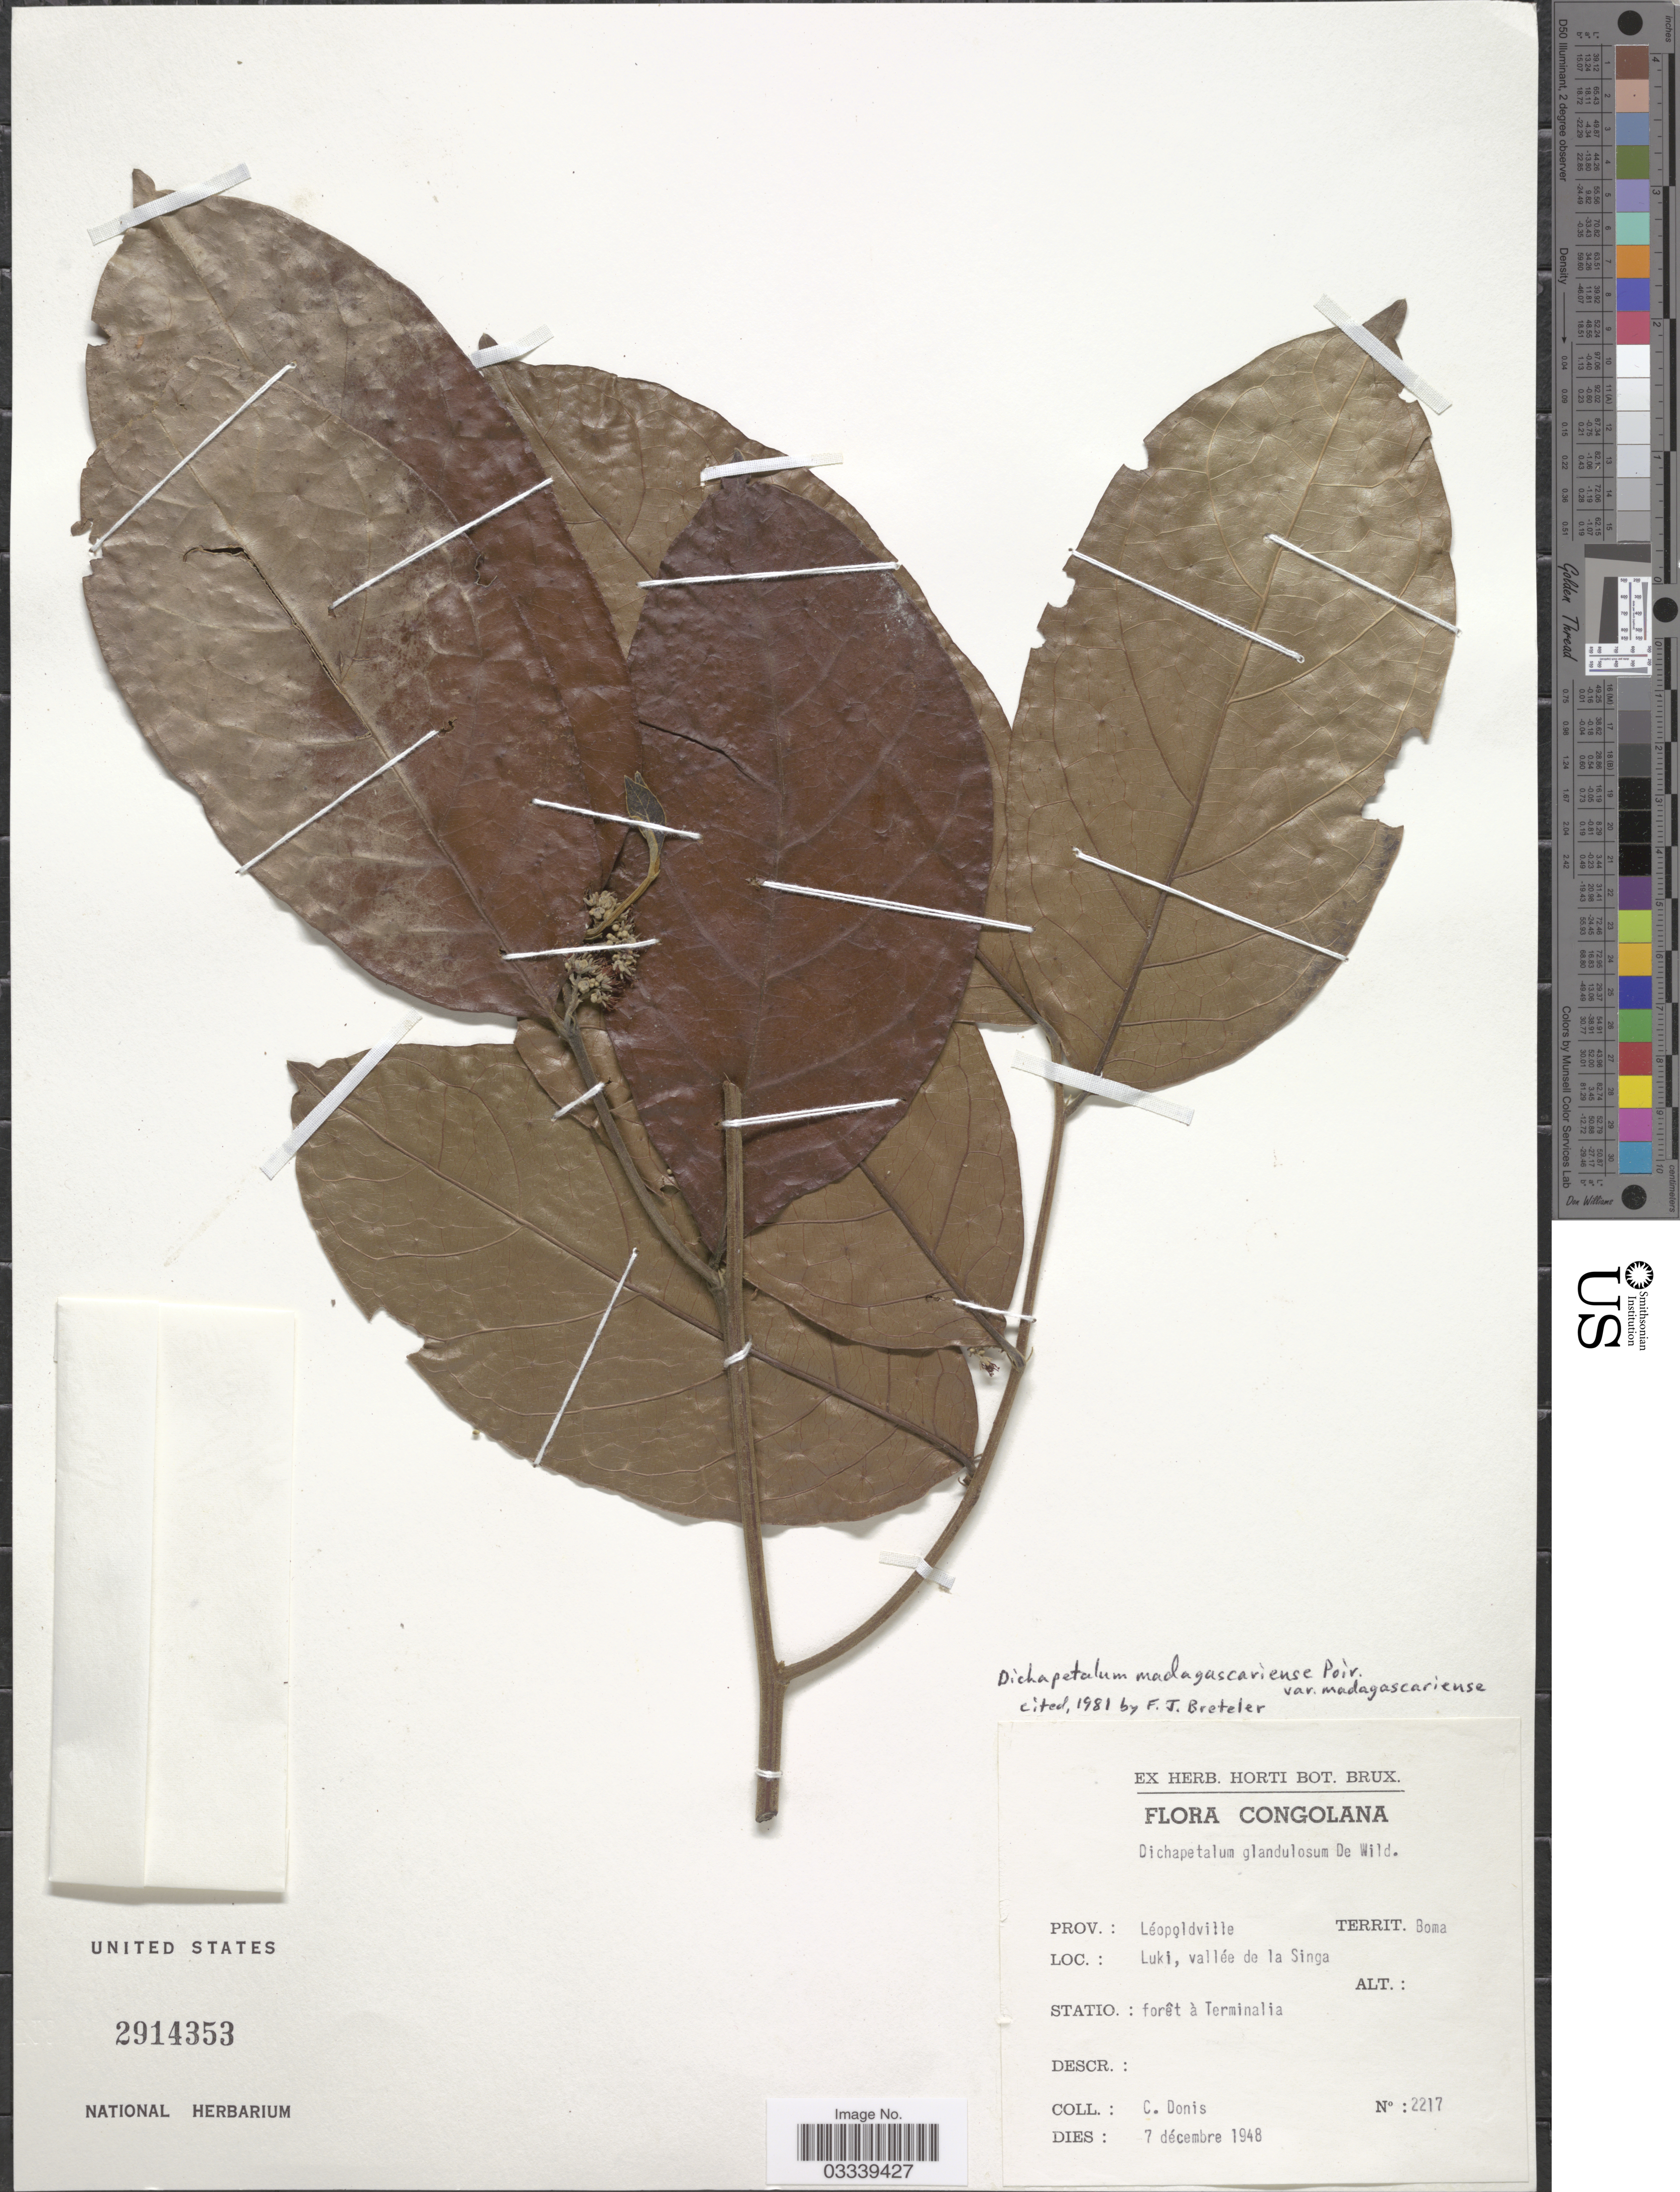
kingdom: Plantae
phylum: Tracheophyta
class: Magnoliopsida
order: Malpighiales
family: Dichapetalaceae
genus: Dichapetalum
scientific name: Dichapetalum madagascariense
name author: Poir.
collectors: C. Donis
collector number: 2217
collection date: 1948-12-07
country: Congo, Democratic Republic of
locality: Congolana, Prov.: Léopoldville, Territ. Boma, Luki, vallée de la Singa.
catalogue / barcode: US 2914353